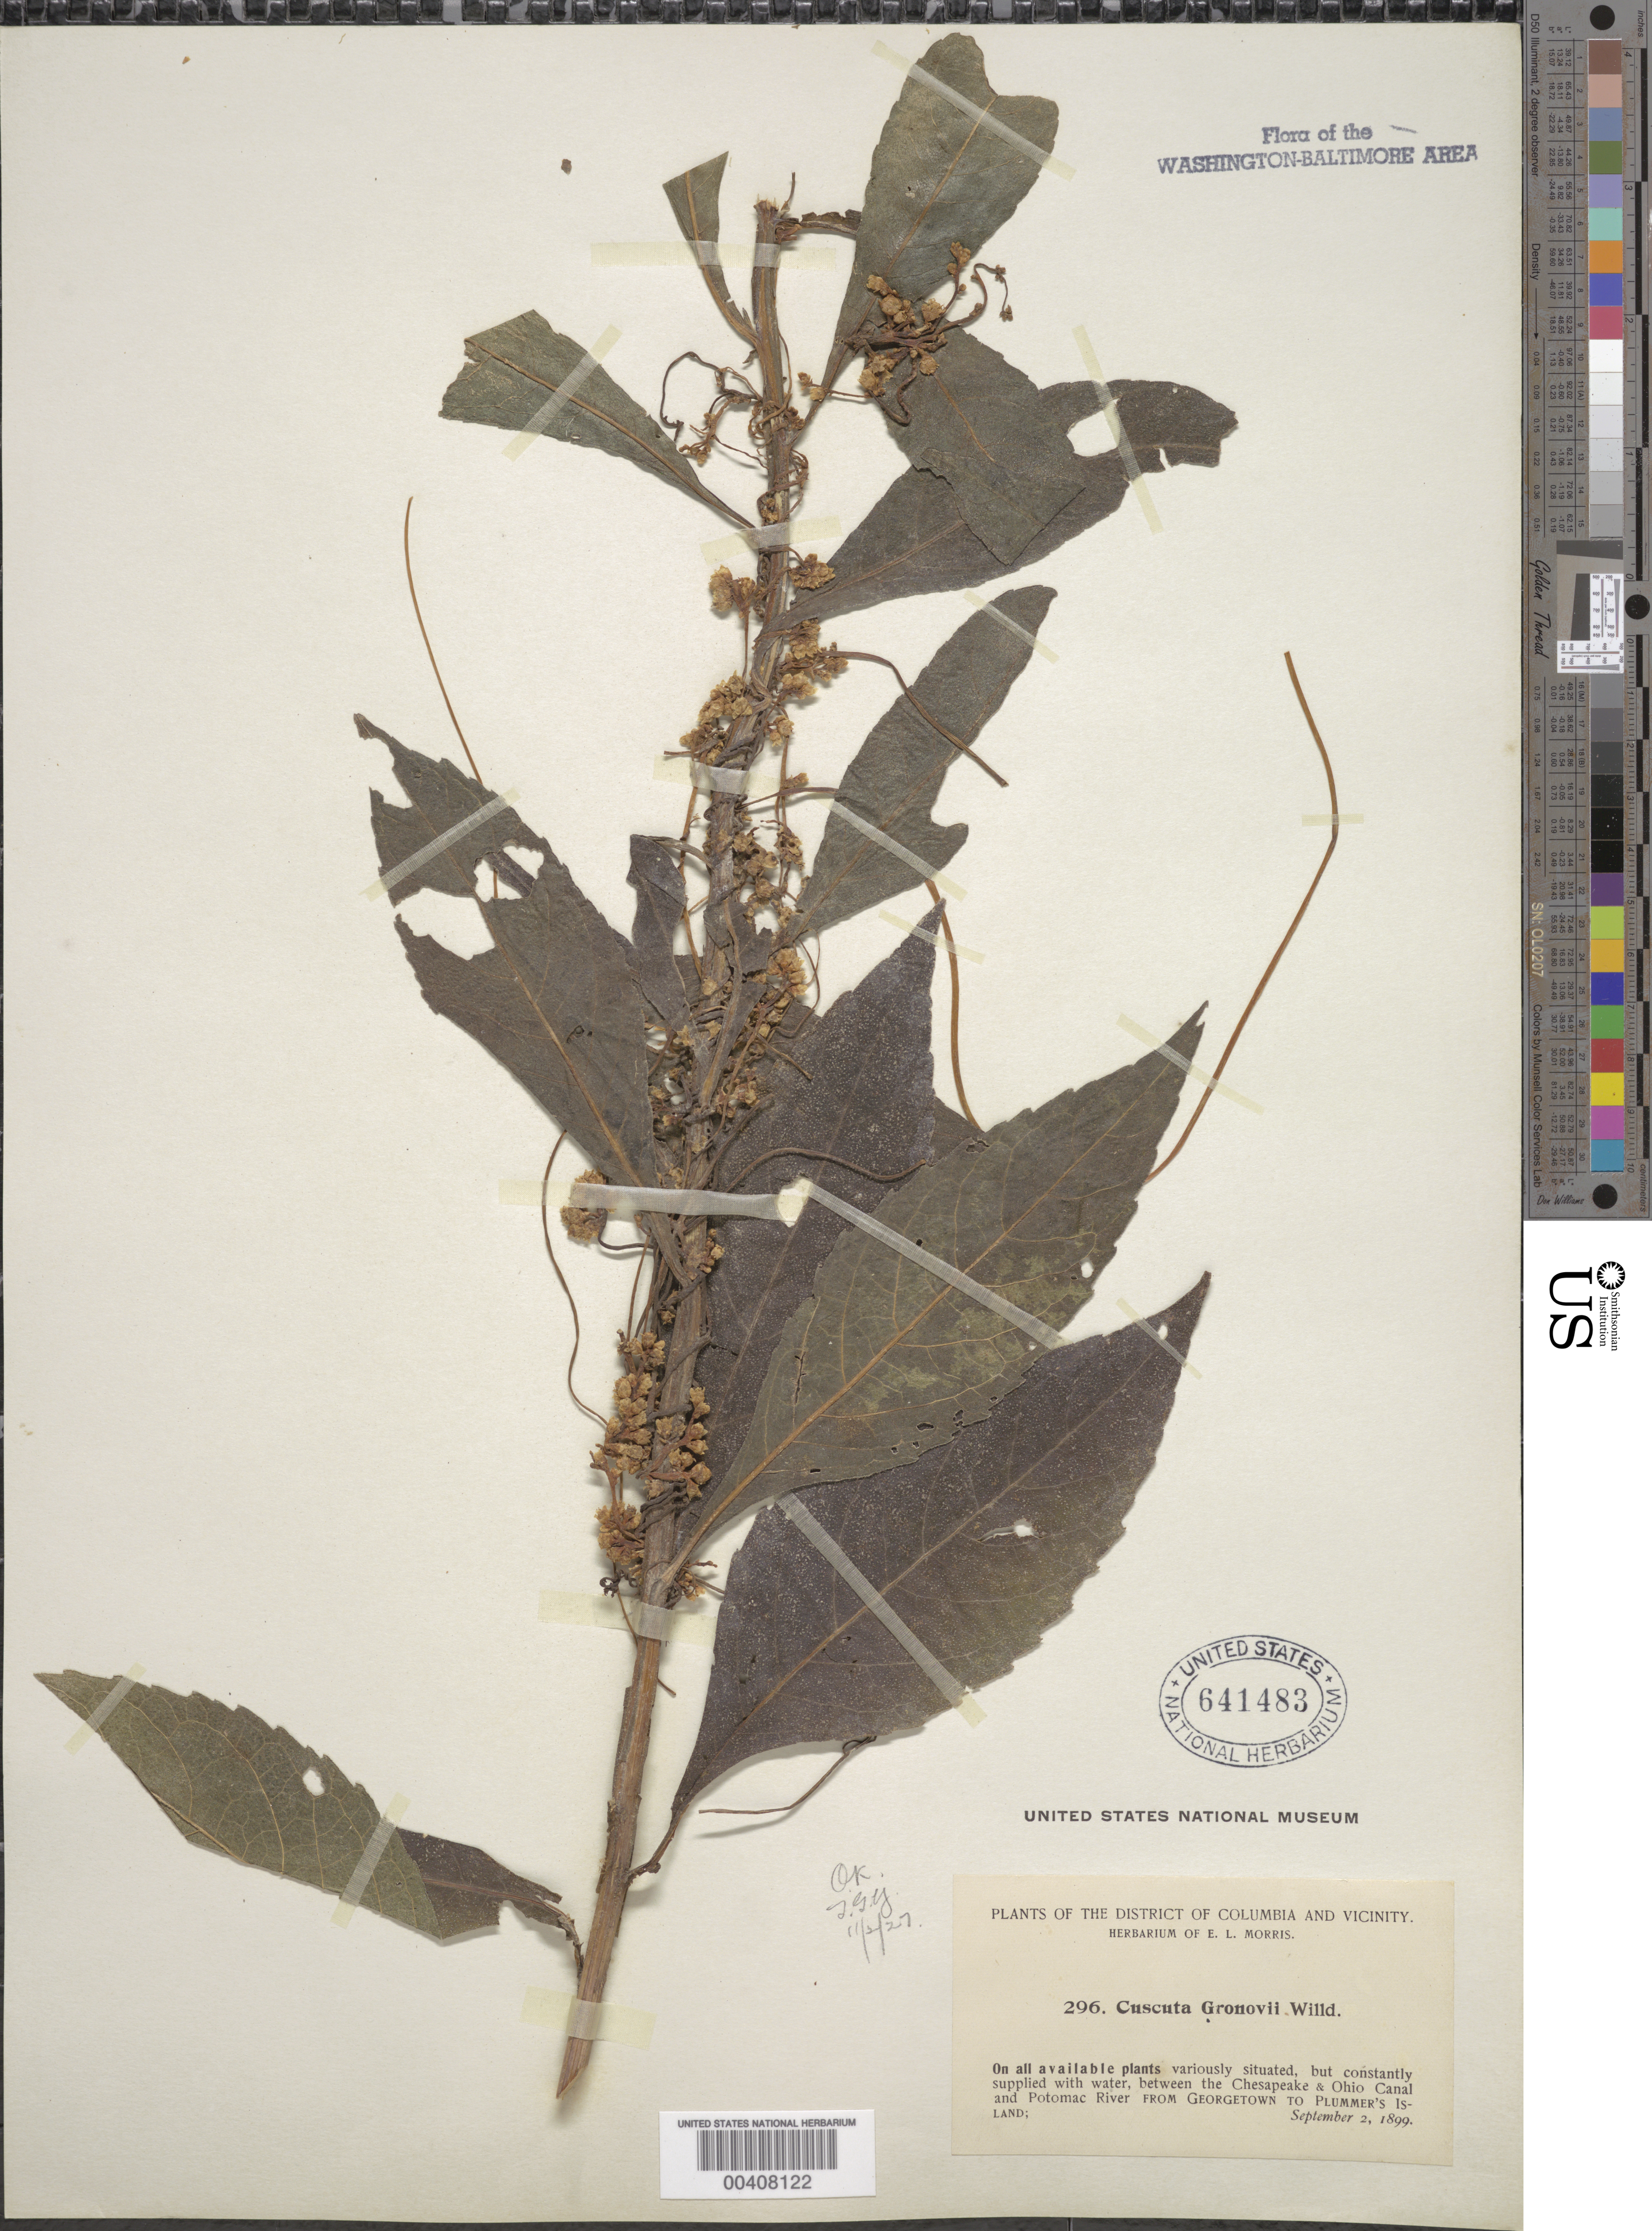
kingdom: Plantae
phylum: Tracheophyta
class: Magnoliopsida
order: Solanales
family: Convolvulaceae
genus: Cuscuta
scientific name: Cuscuta gronovii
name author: Willd. ex Schult.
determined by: T.G.Y.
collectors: E. L. Morris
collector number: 296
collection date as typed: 02 Sep 1899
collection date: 1899-09-02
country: United States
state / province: District of Columbia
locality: C&O Canal, from Georgetown to Plummer's Island C. & O. Canal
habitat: On all available plants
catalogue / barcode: US 641483